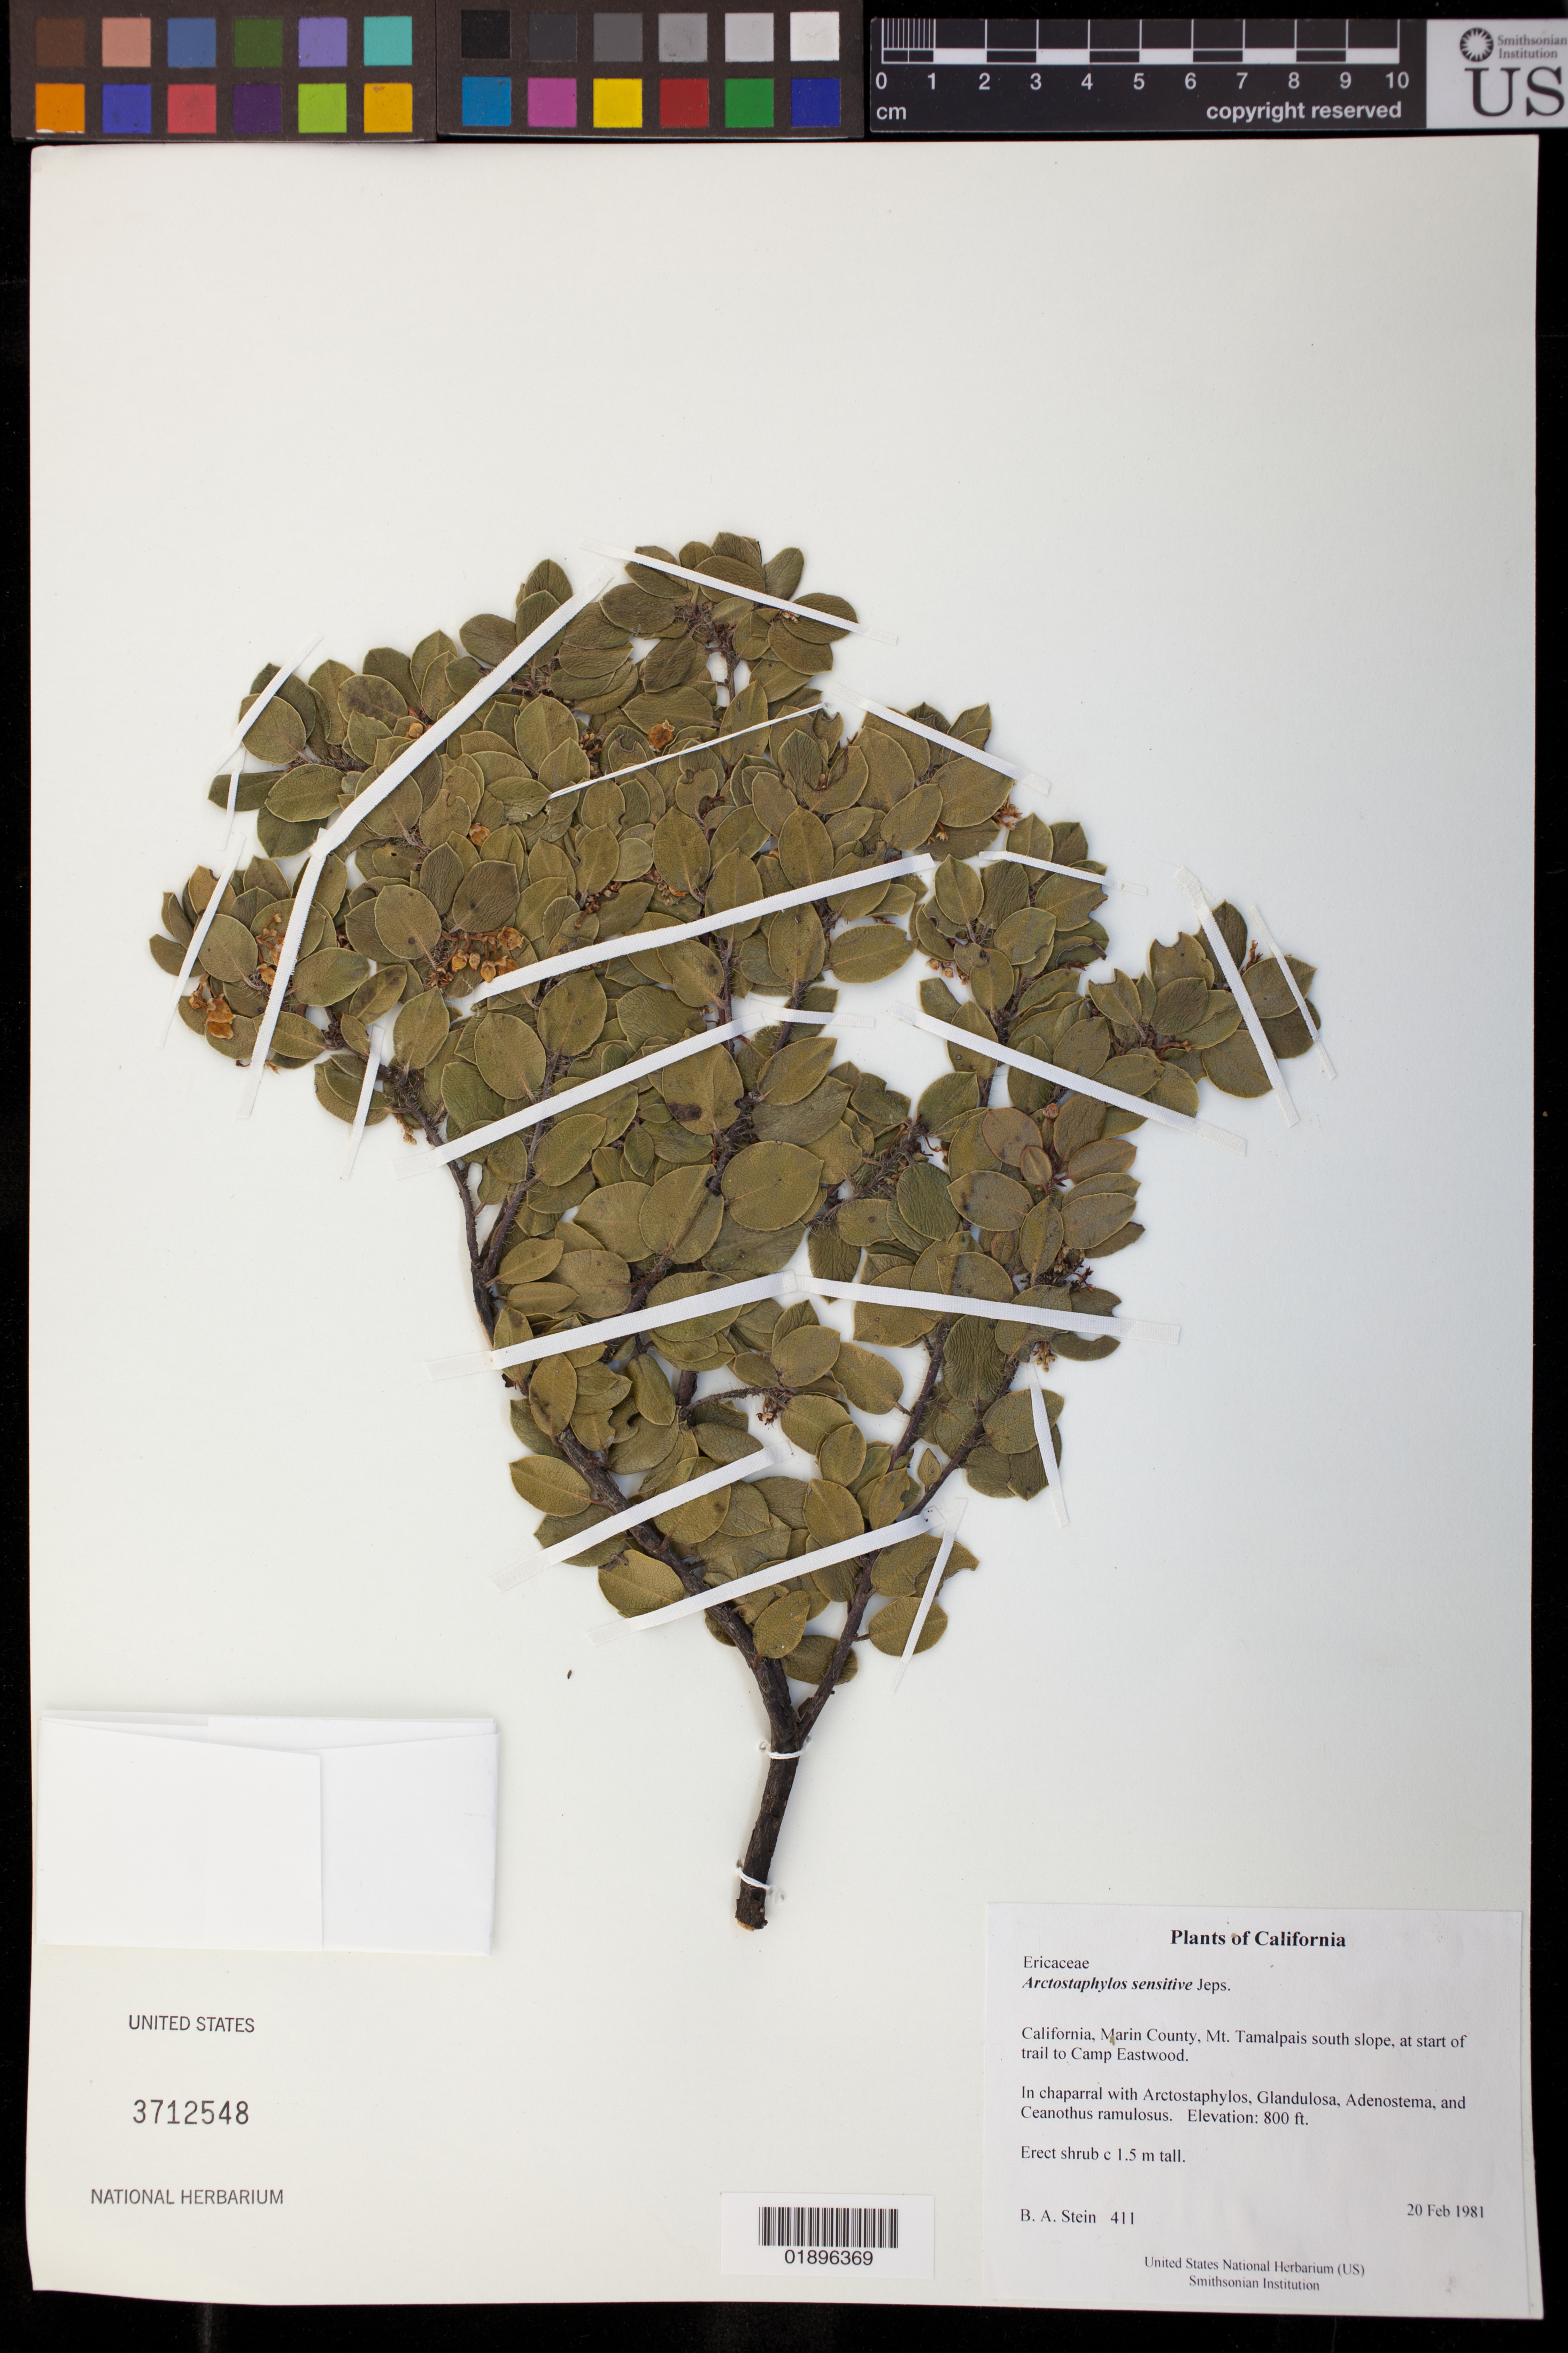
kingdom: Plantae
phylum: Tracheophyta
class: Magnoliopsida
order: Ericales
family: Ericaceae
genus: Arctostaphylos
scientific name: Arctostaphylos nummularia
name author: A. Gray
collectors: B. A. Stein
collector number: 411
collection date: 1981-02-20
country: United States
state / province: California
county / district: Marin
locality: Mt. Tamalpais south slope, at start of trail to Camp Eastwood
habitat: Chaparral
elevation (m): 244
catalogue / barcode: US 3715248